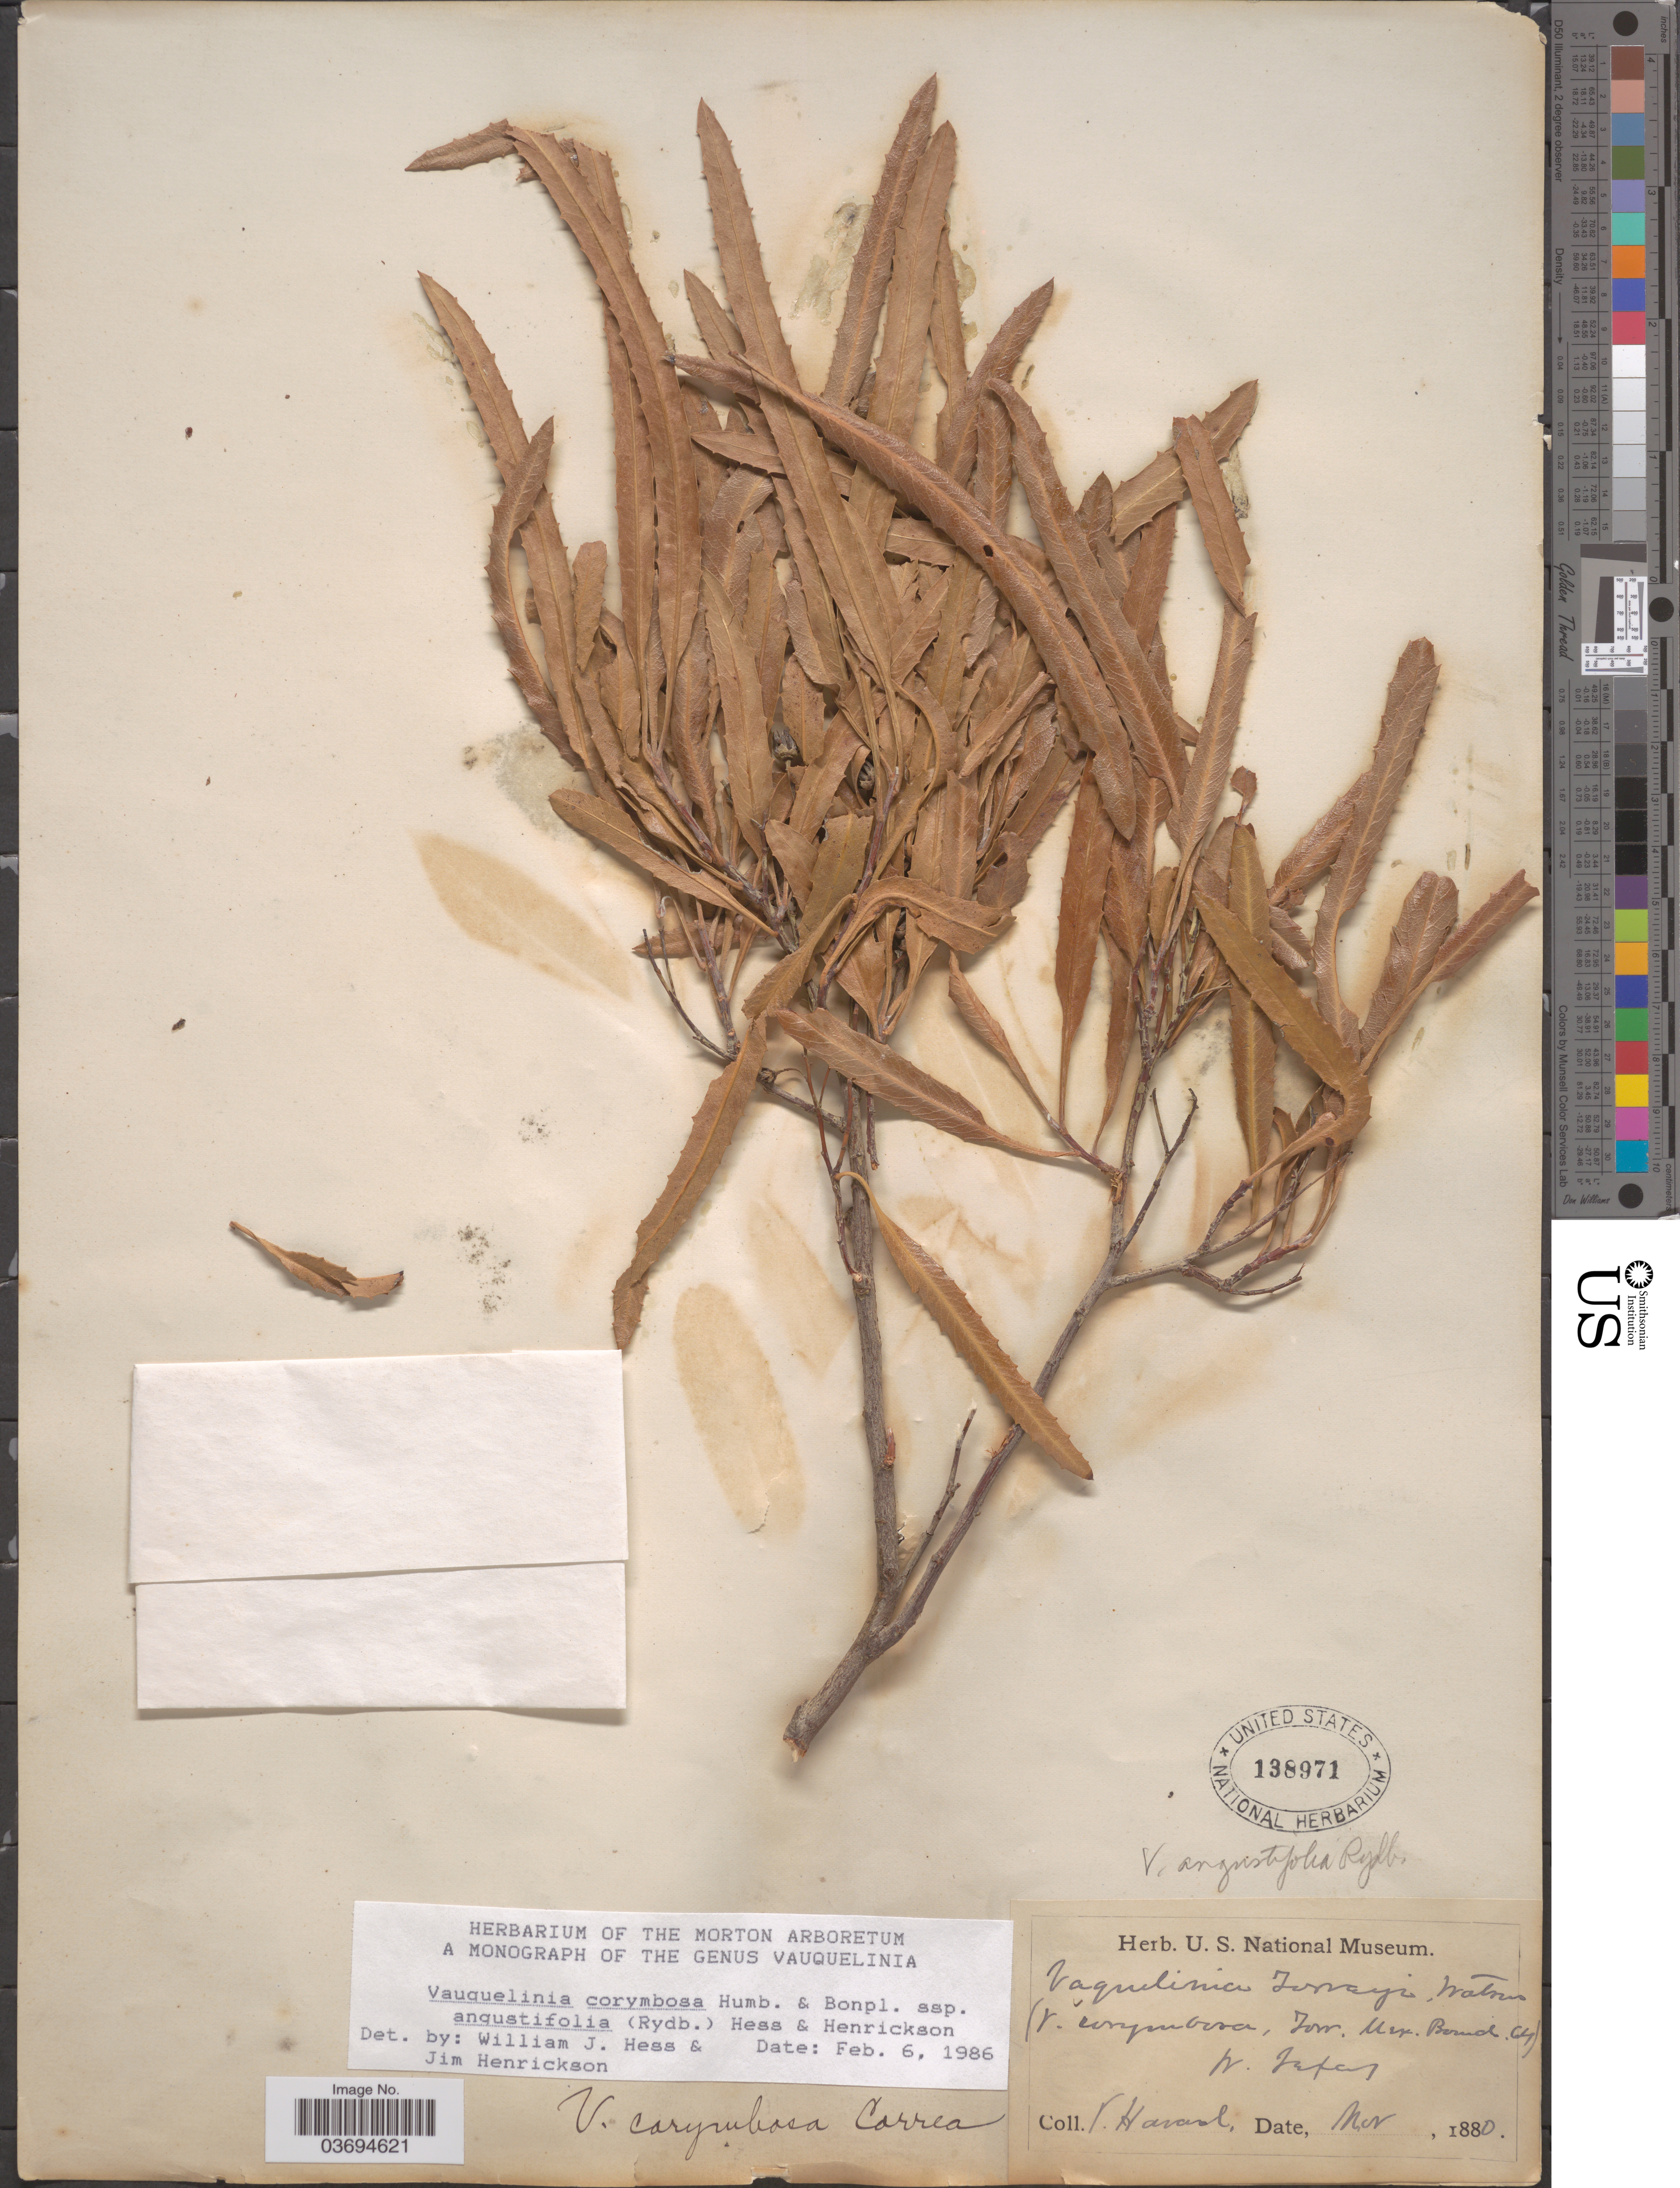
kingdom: Plantae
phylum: Tracheophyta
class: Magnoliopsida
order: Rosales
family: Rosaceae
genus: Vauquelinia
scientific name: Vauquelinia angustifolia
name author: Rydb.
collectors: V. Havard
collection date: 1880-11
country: United States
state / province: Texas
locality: W. Texas.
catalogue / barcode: US 138971